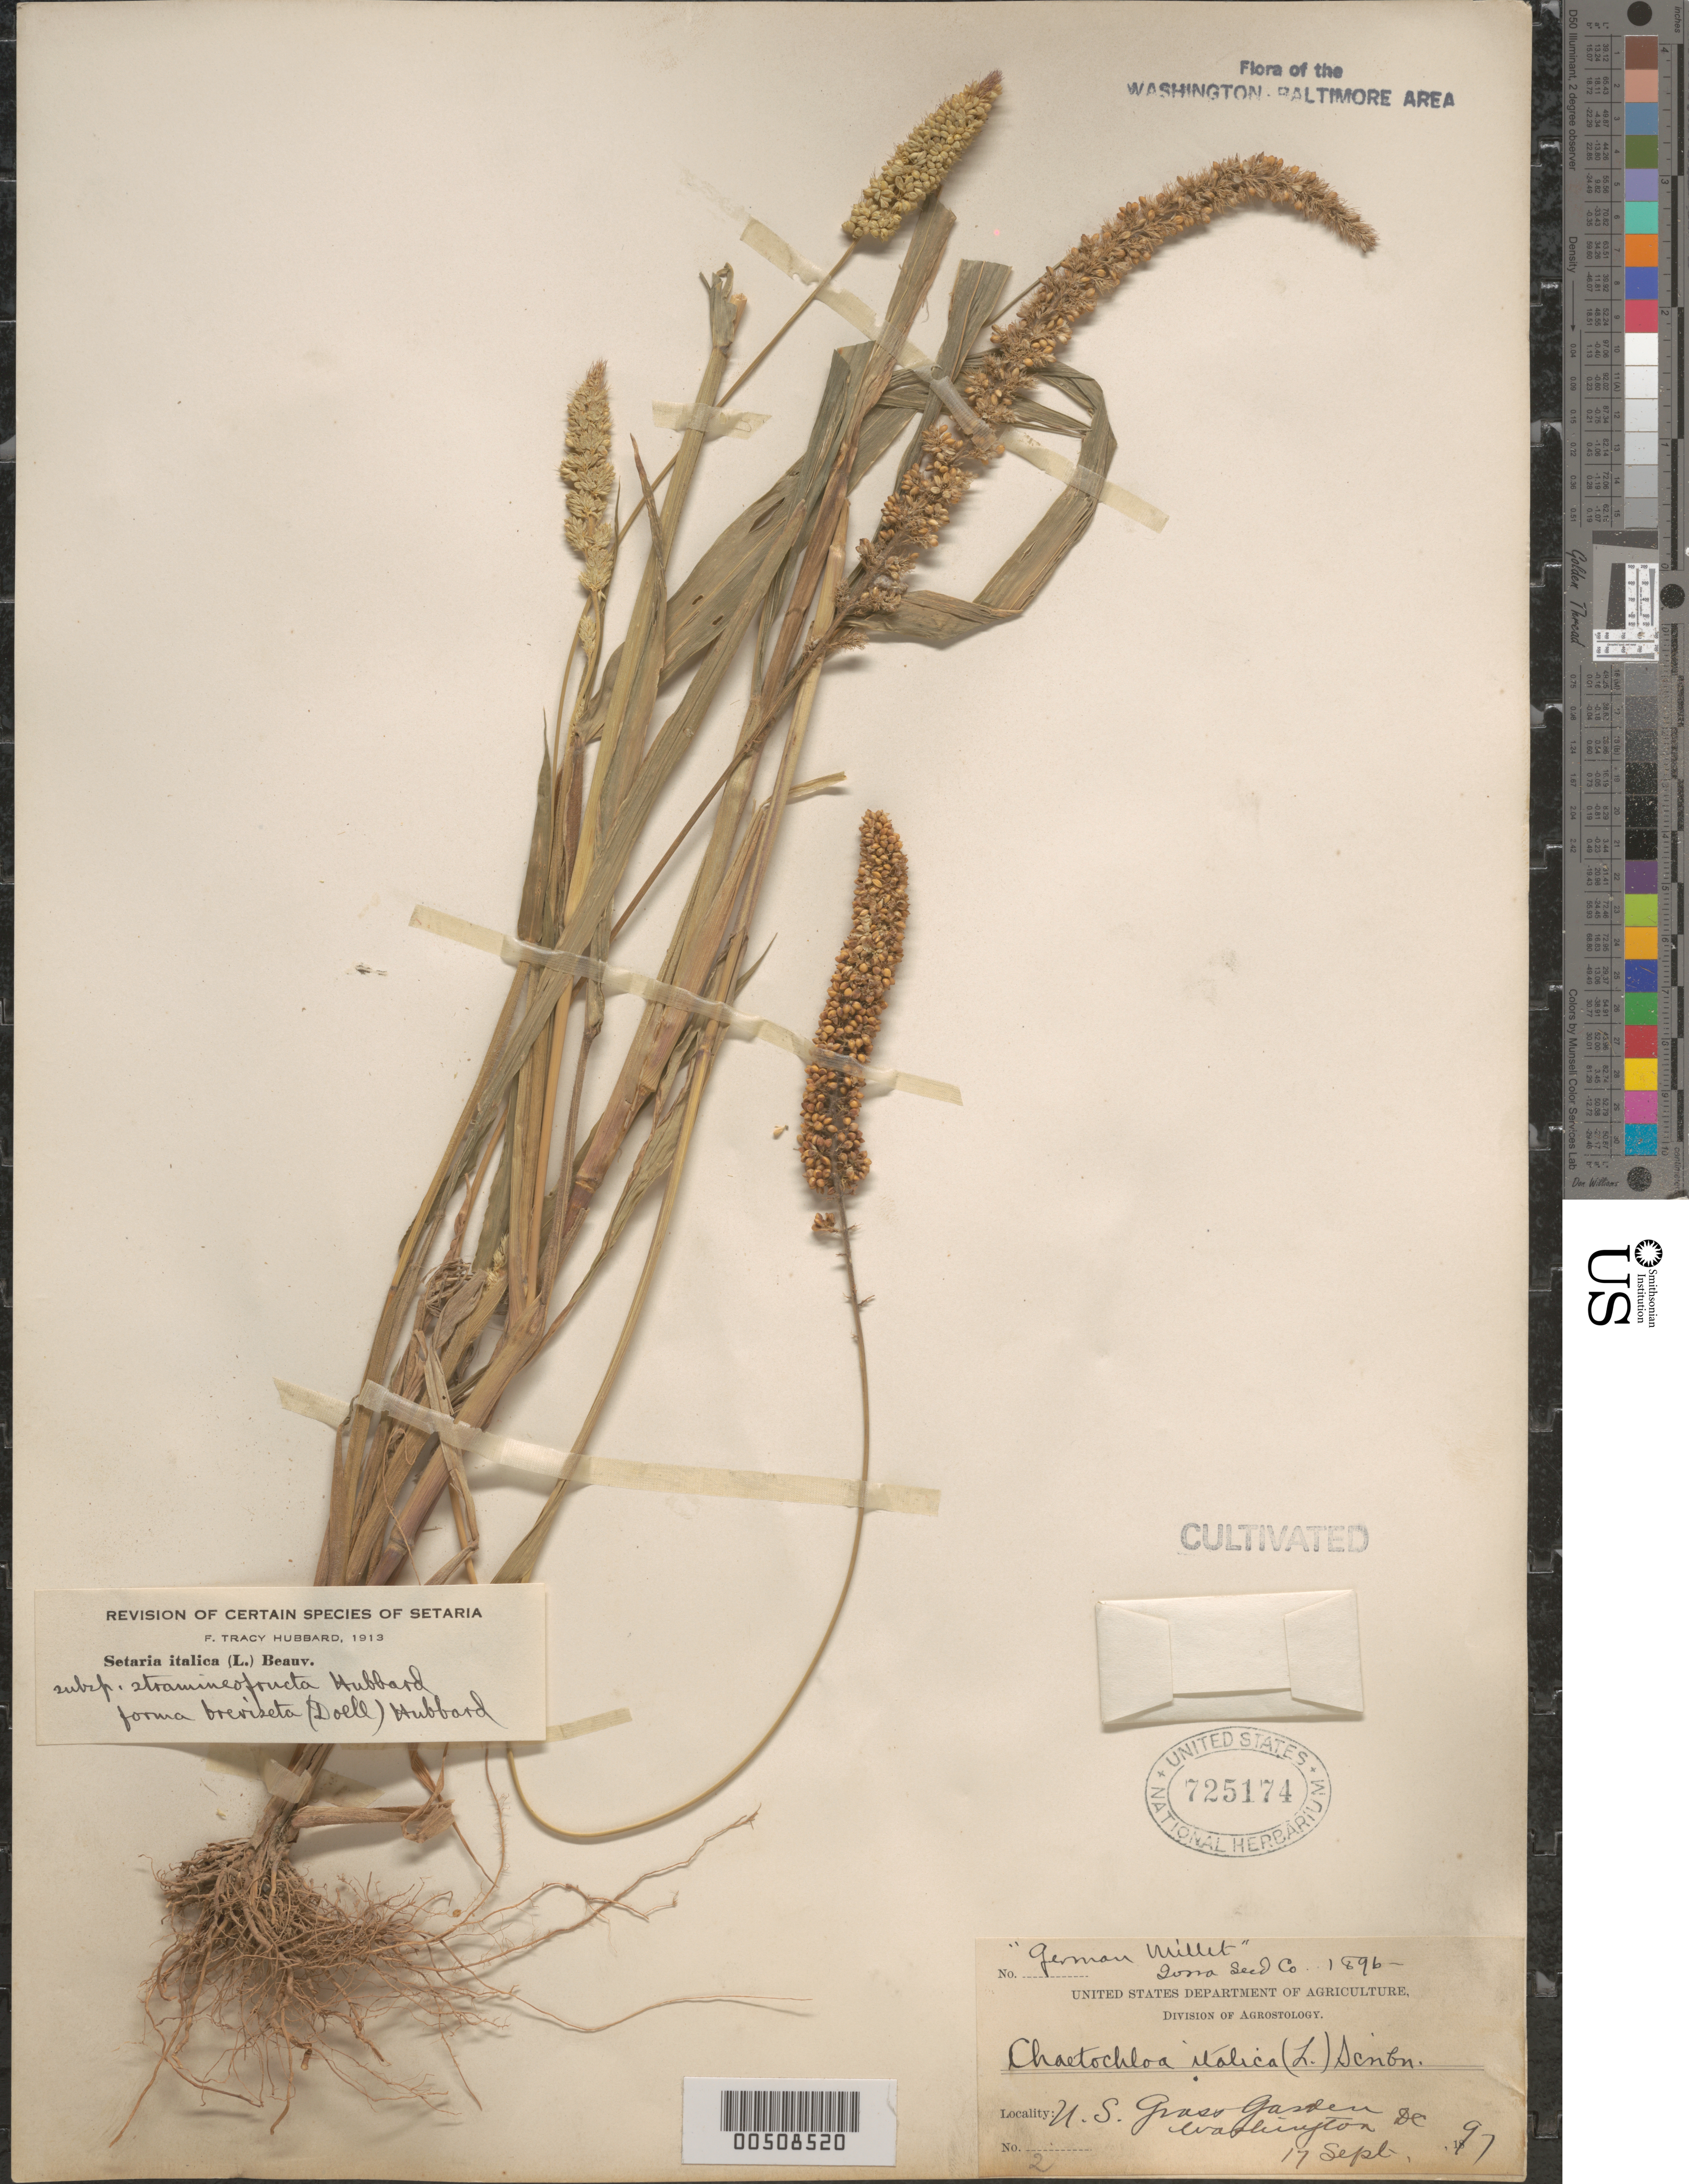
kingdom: Plantae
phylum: Tracheophyta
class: Liliopsida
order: Poales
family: Poaceae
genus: Setaria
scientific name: Setaria italica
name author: (L.) P. Beauv.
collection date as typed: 17 Sep 1897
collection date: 1897-09-17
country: United States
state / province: District of Columbia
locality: US Grass Garden, Washington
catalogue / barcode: US 725174